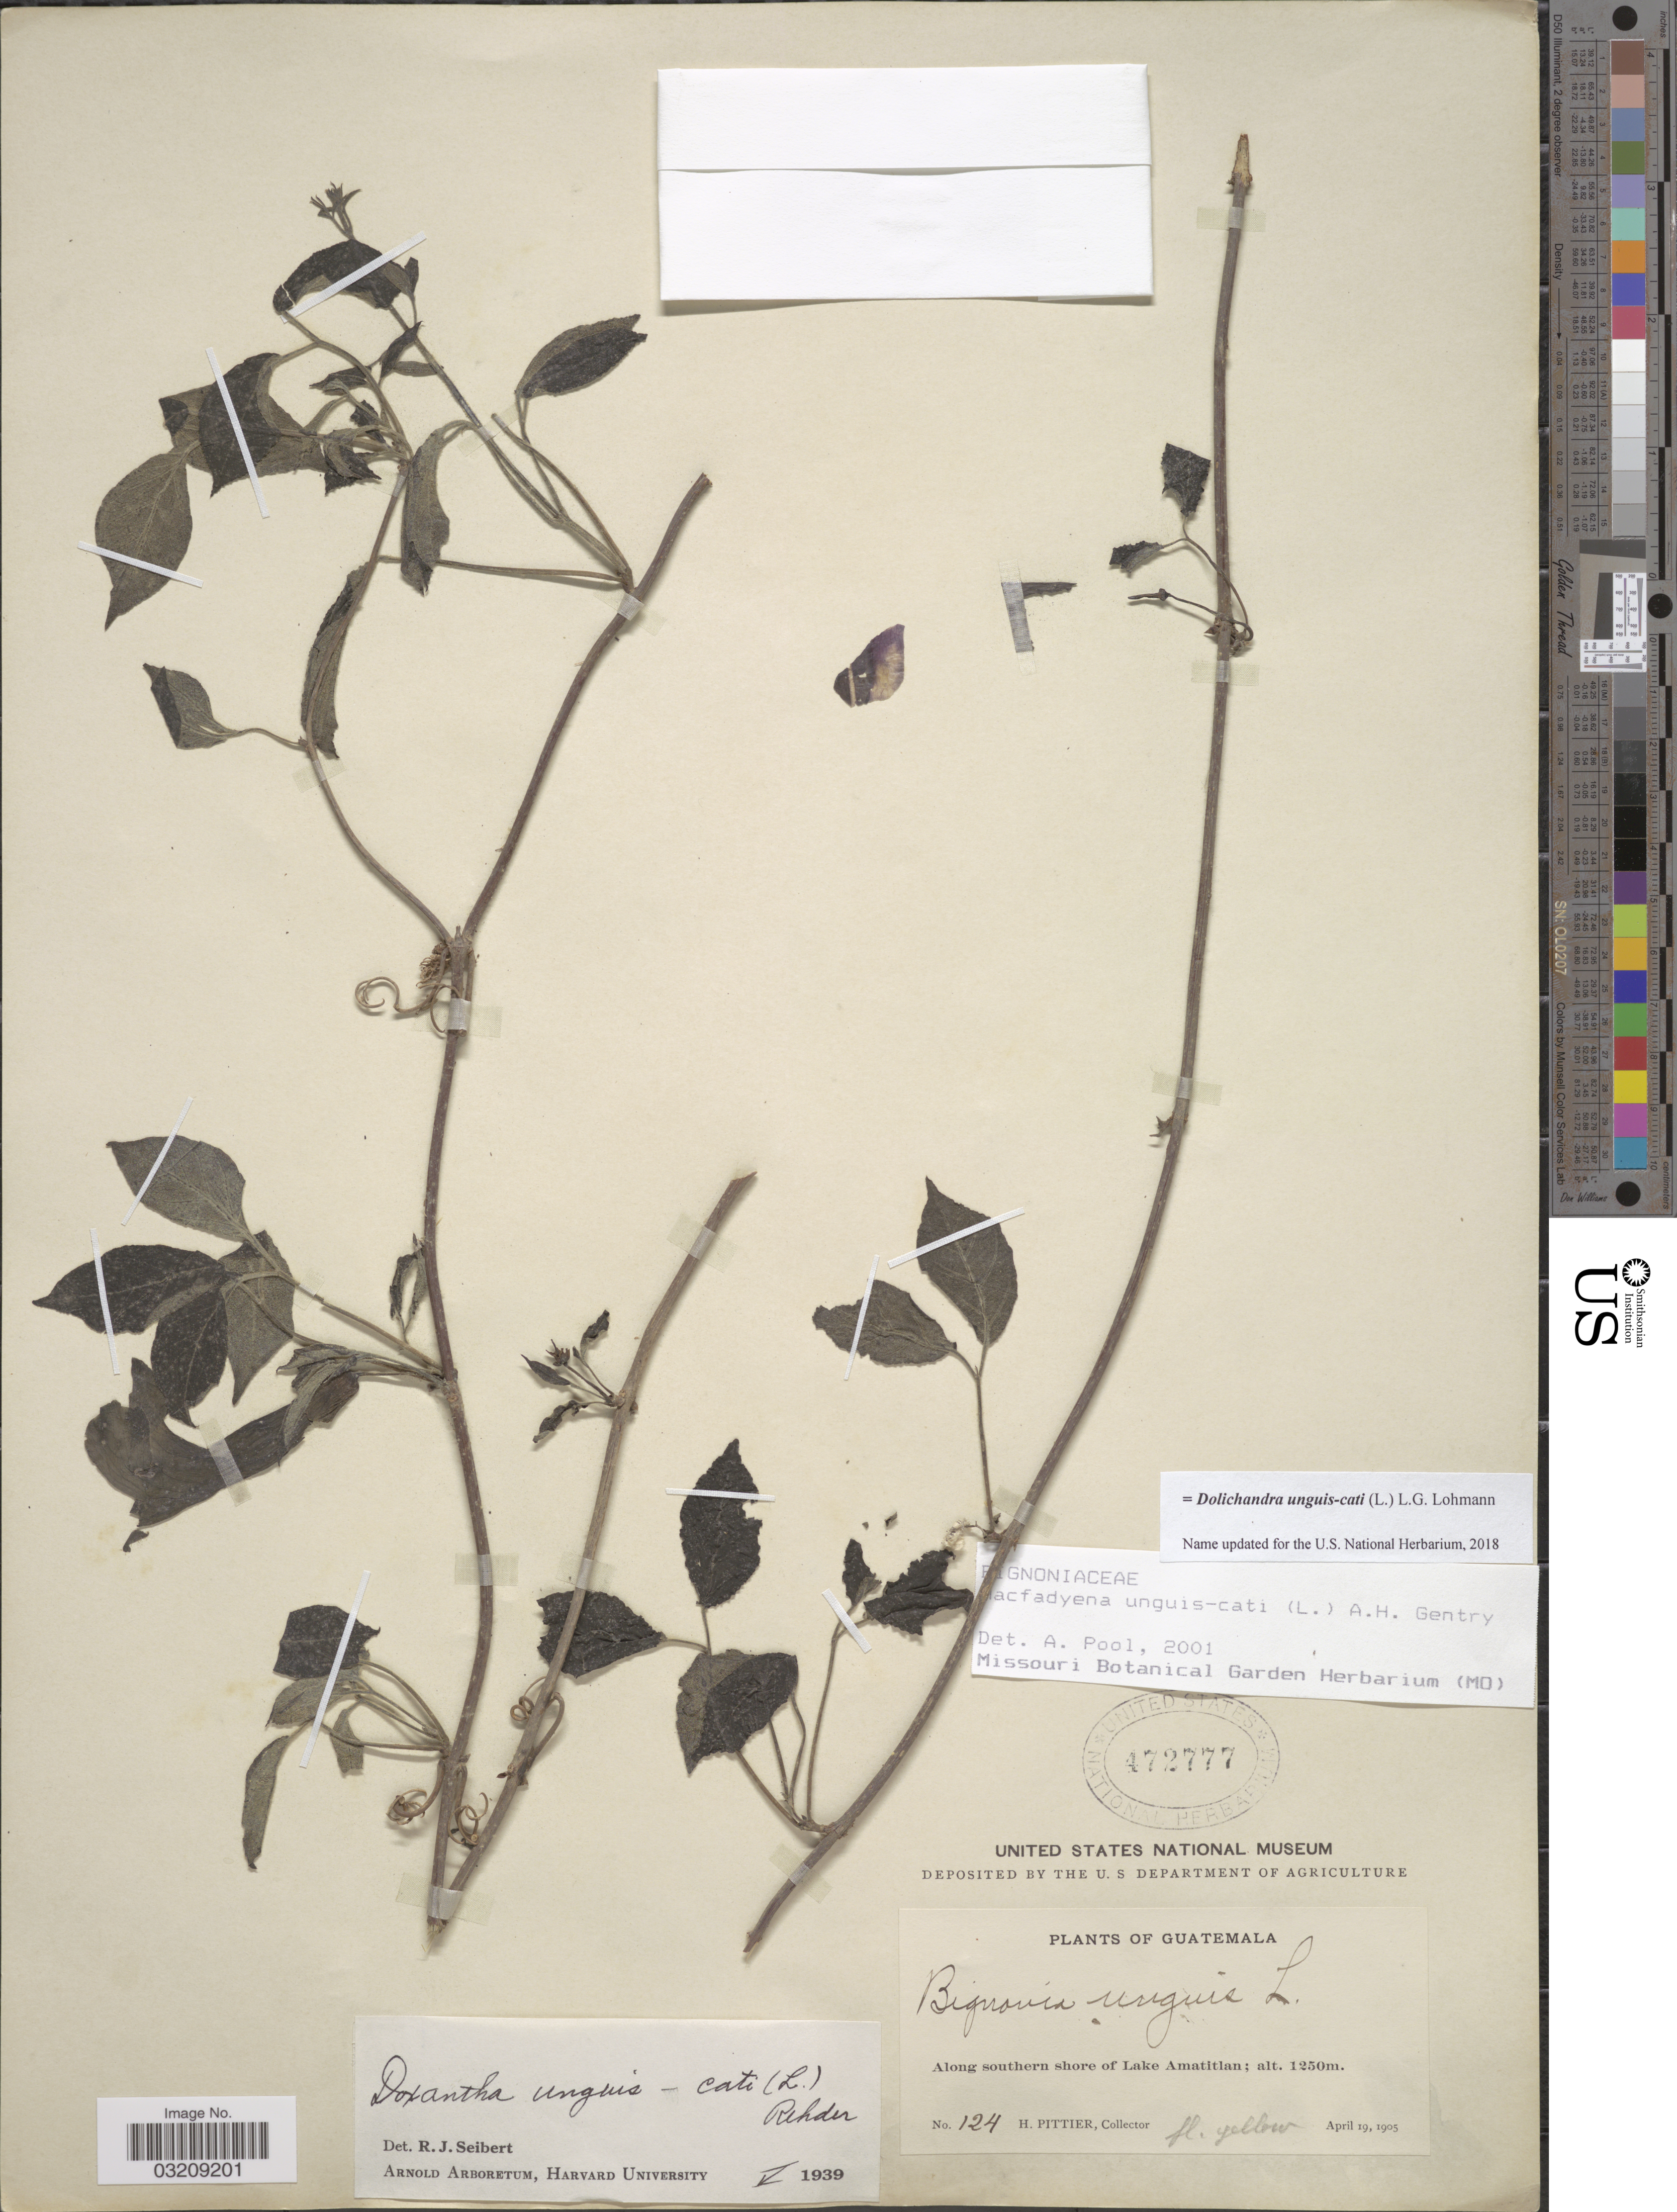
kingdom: Plantae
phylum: Tracheophyta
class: Magnoliopsida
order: Lamiales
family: Bignoniaceae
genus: Dolichandra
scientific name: Dolichandra unguis-cati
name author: (L.) L.G. Lohmann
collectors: H. F. Pittier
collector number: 124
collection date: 1905-04-19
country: Guatemala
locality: Along southern shore of Lake Amatitlan.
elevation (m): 1250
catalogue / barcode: US 472777